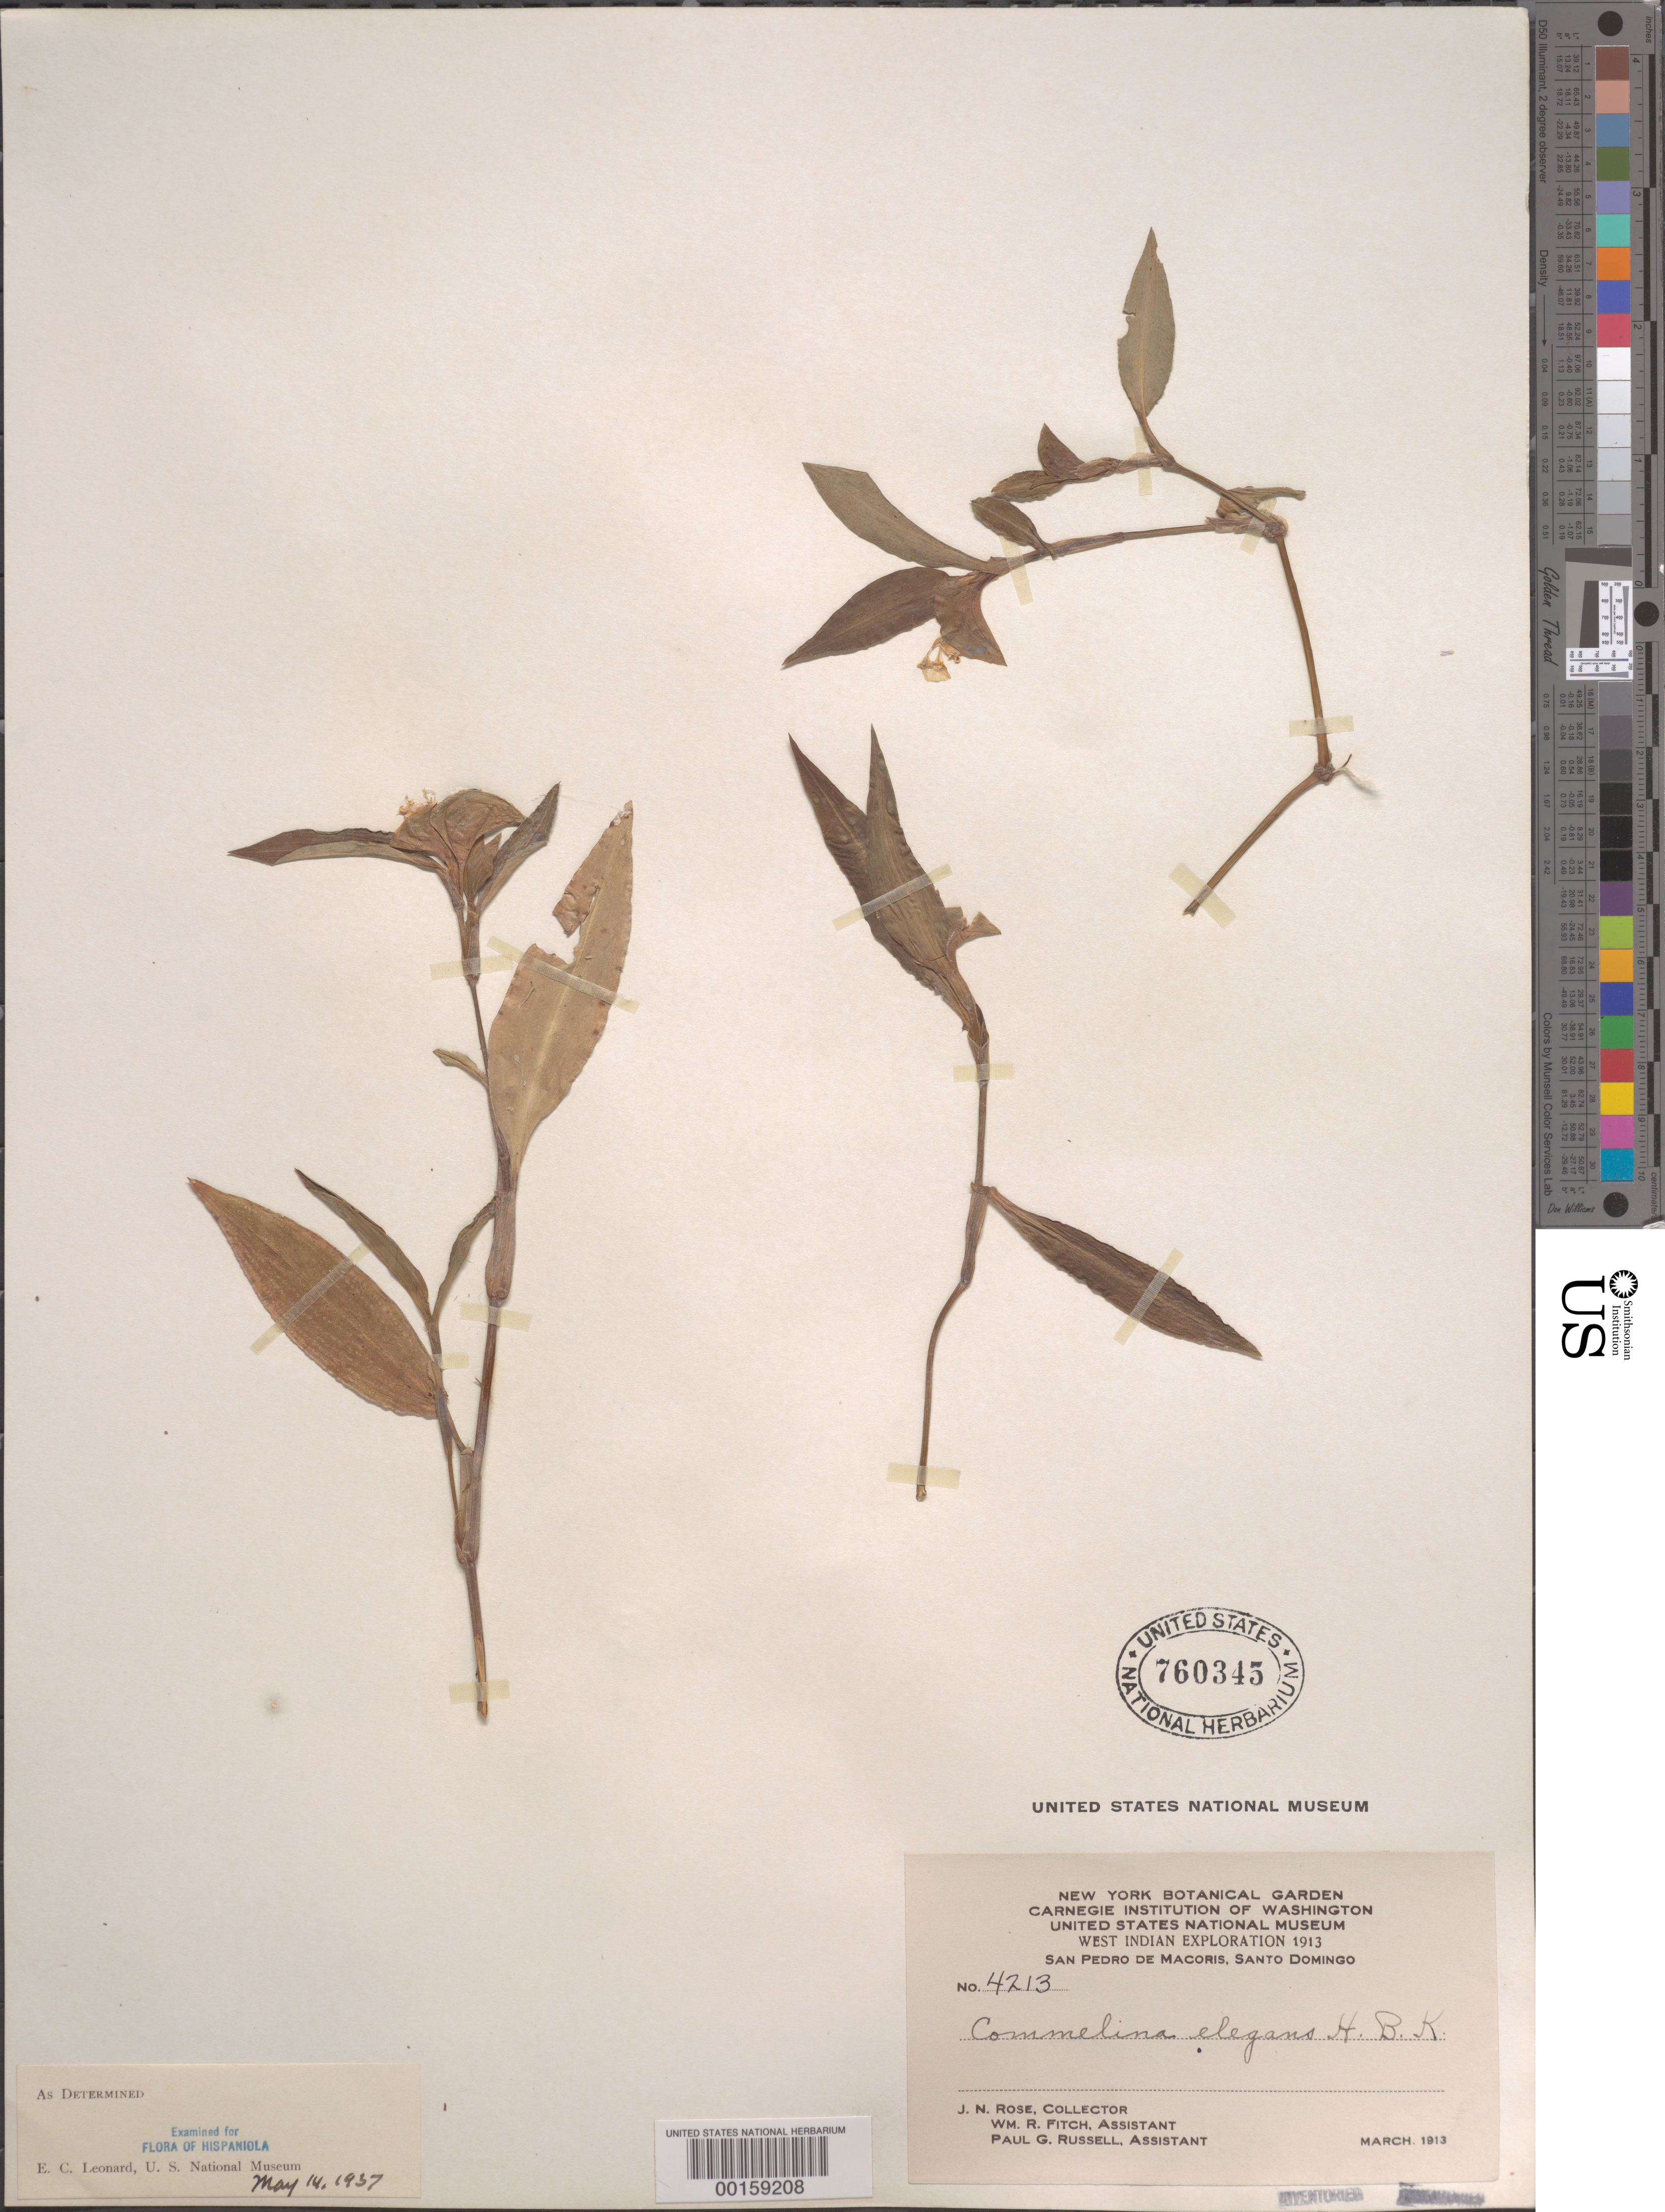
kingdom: Plantae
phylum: Tracheophyta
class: Liliopsida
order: Commelinales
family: Commelinaceae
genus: Commelina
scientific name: Commelina erecta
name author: L.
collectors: J. N. Rose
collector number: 4213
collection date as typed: Mar 1913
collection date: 1913-03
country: Dominican Republic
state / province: Distrito Nacional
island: Hispaniola Island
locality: San pedro de macoris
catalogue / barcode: US 760345